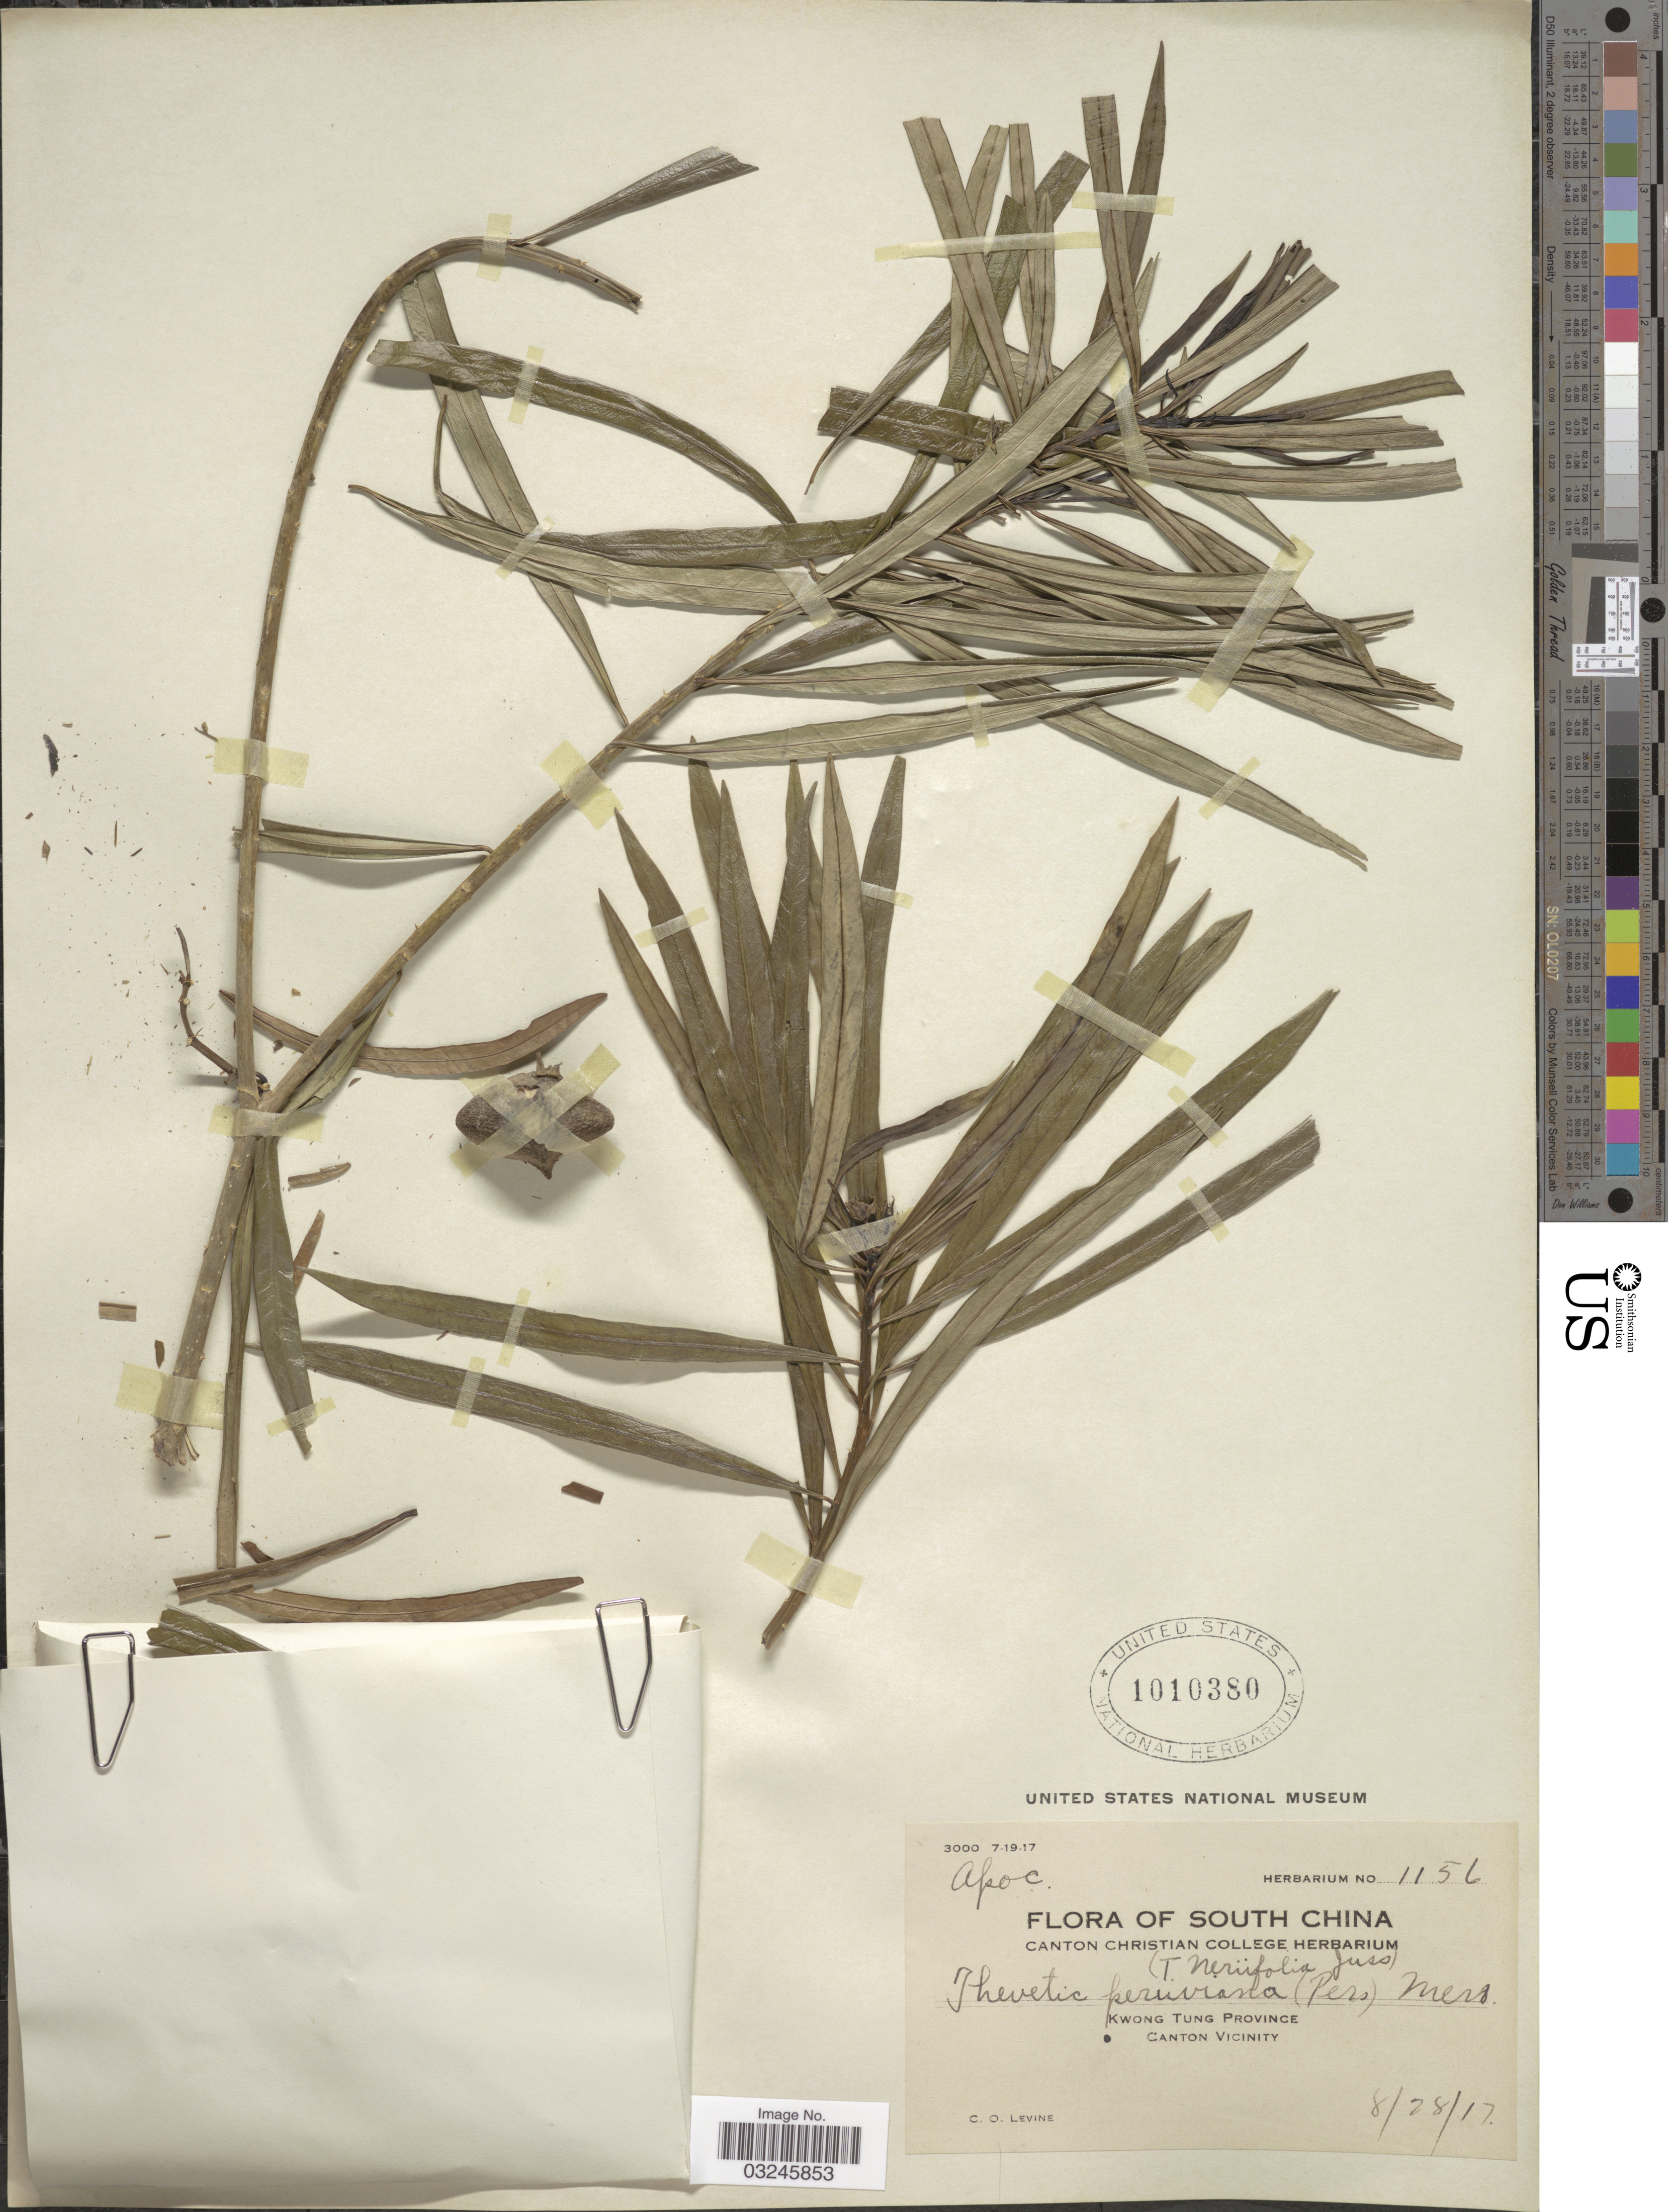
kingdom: Plantae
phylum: Tracheophyta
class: Magnoliopsida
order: Gentianales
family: Apocynaceae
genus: Thevetia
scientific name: Thevetia peruviana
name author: (Pers.) K. Schum.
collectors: C. O. Levine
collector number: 1156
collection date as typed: Transcribed d/m/y: 28/8/17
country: China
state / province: Guangdong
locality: Kwong Tung Province, Canton Vicinity.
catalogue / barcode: US 1010380